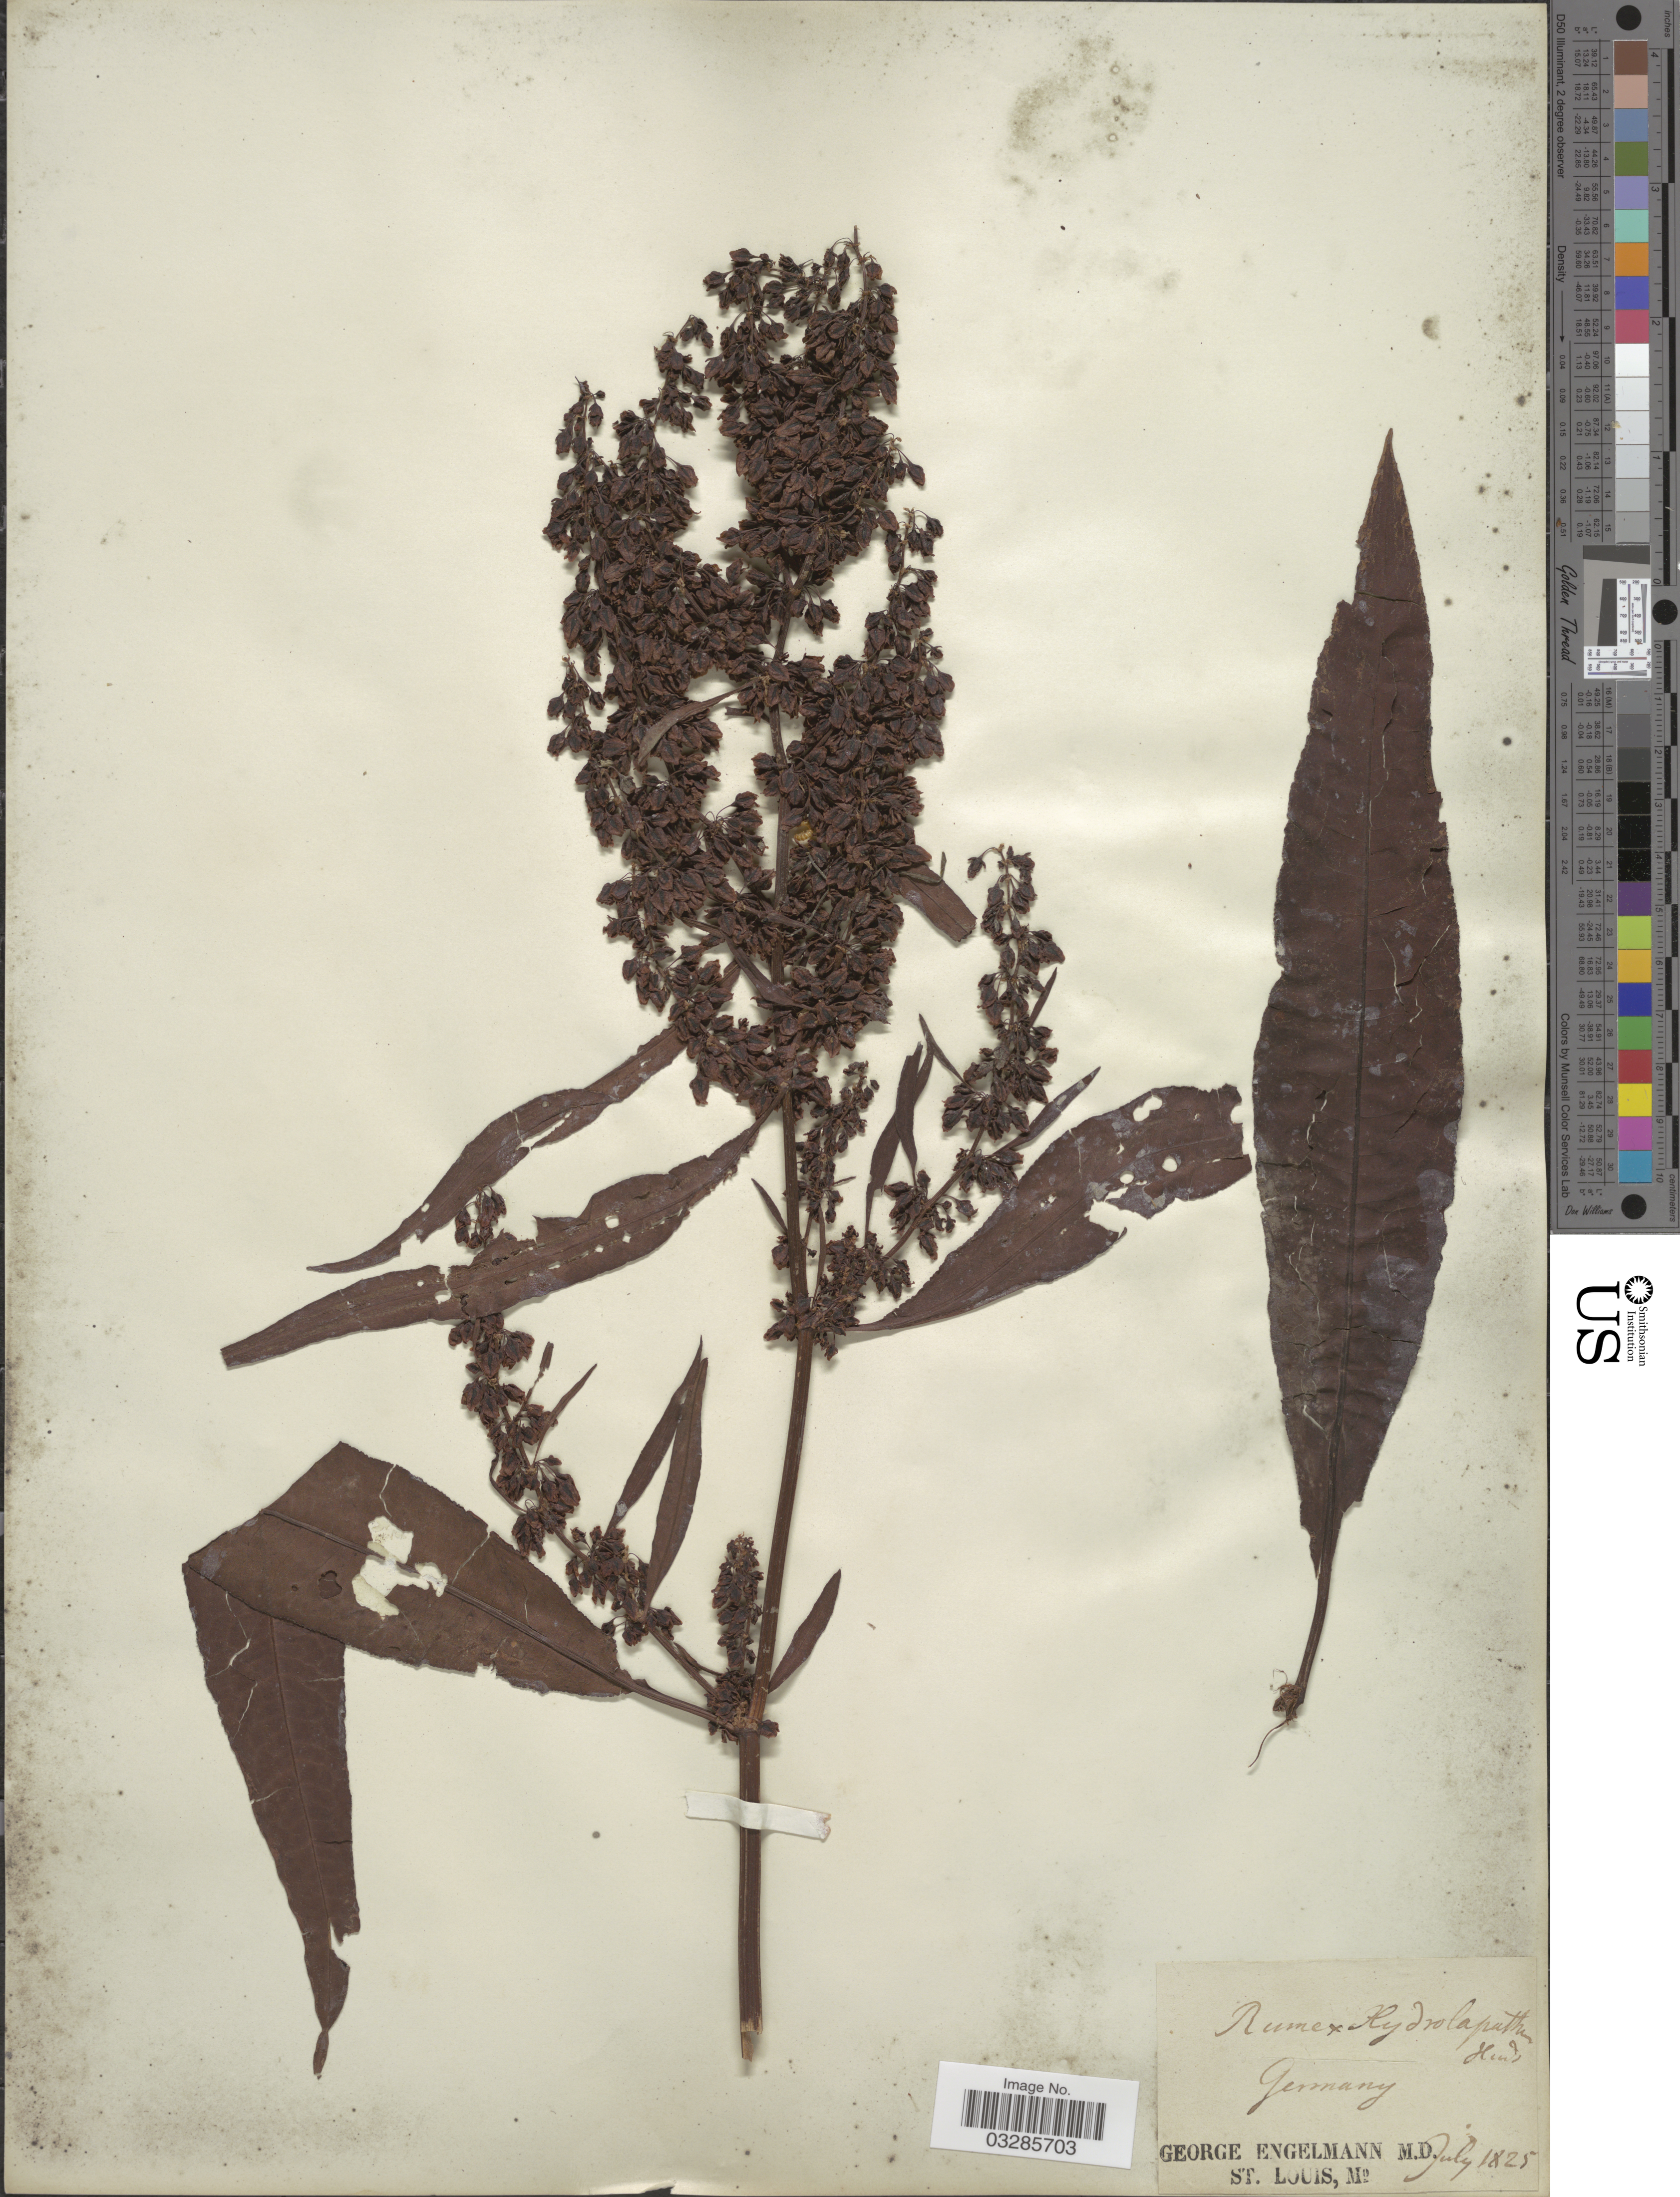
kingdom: Plantae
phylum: Tracheophyta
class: Magnoliopsida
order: Caryophyllales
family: Polygonaceae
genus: Rumex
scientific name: Rumex hydrolapathum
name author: Huds.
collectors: G. Engelmann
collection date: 1825-07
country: Germany